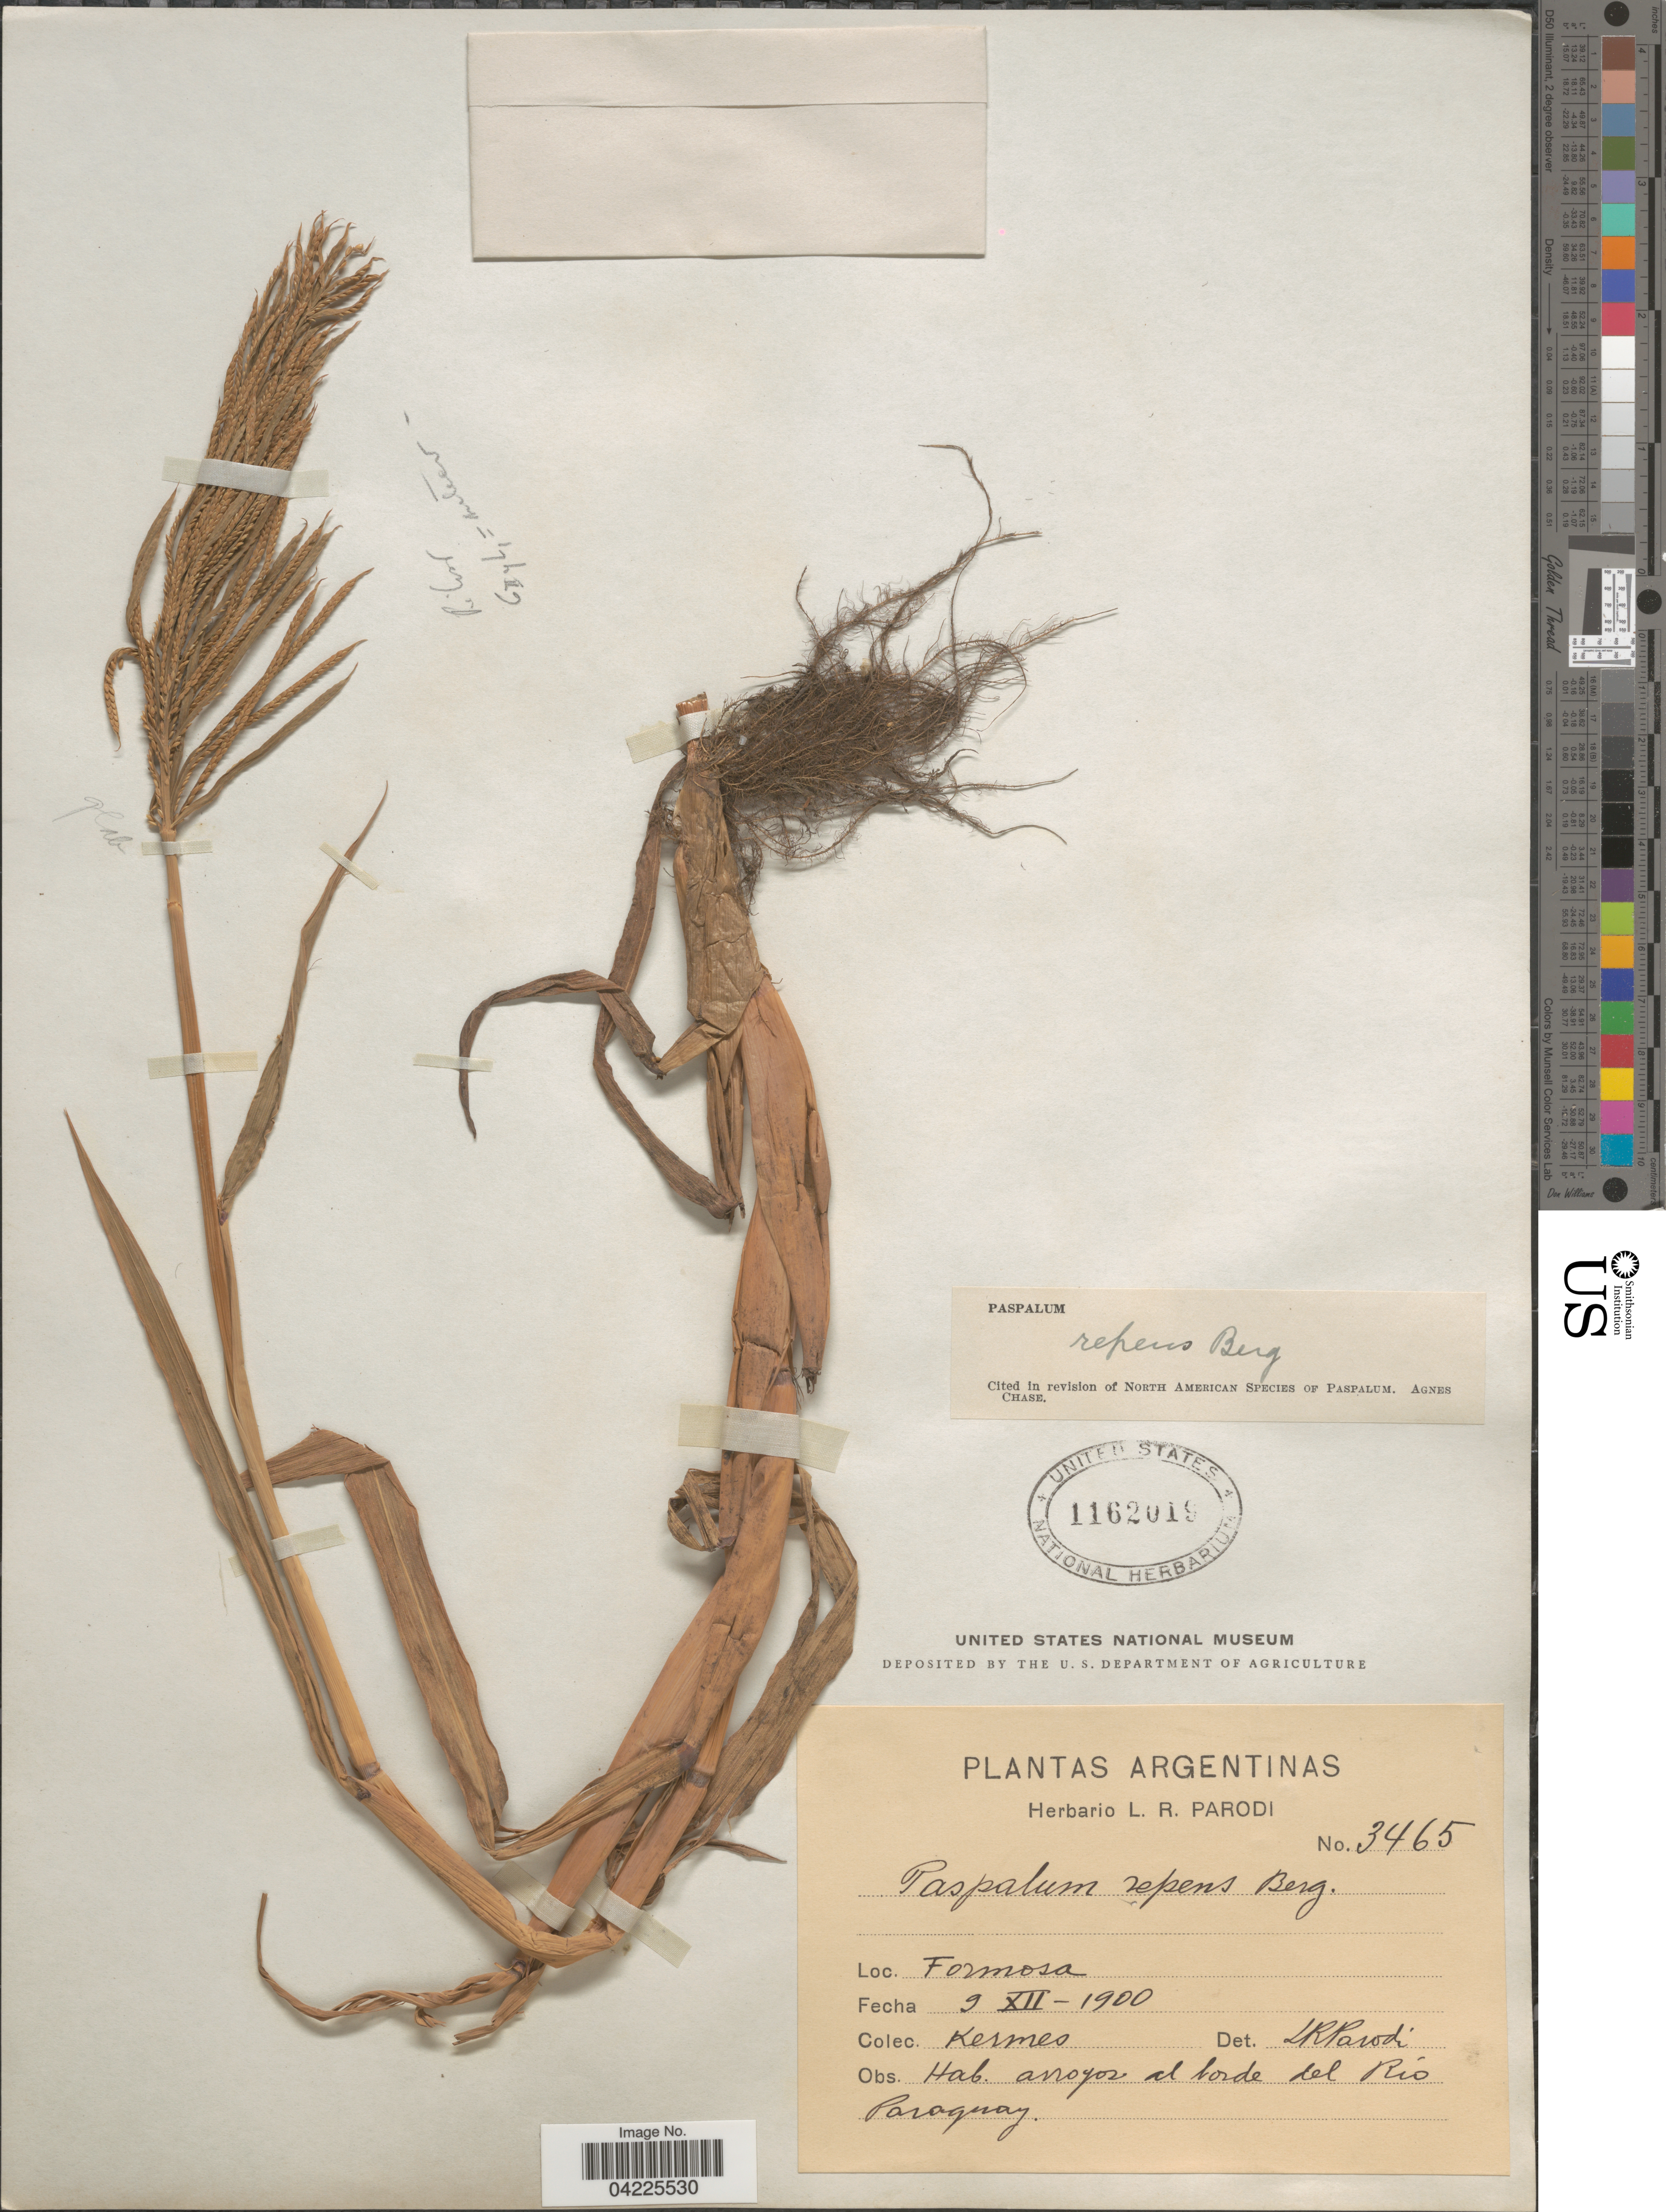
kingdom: Plantae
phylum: Tracheophyta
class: Liliopsida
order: Poales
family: Poaceae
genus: Paspalum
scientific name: Paspalum repens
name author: P.J. Bergius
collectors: Kermes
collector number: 3465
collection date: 1900-12-09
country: Argentina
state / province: Formosa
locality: Arroyos al borde del Río Paraguay.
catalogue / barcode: US 1162019